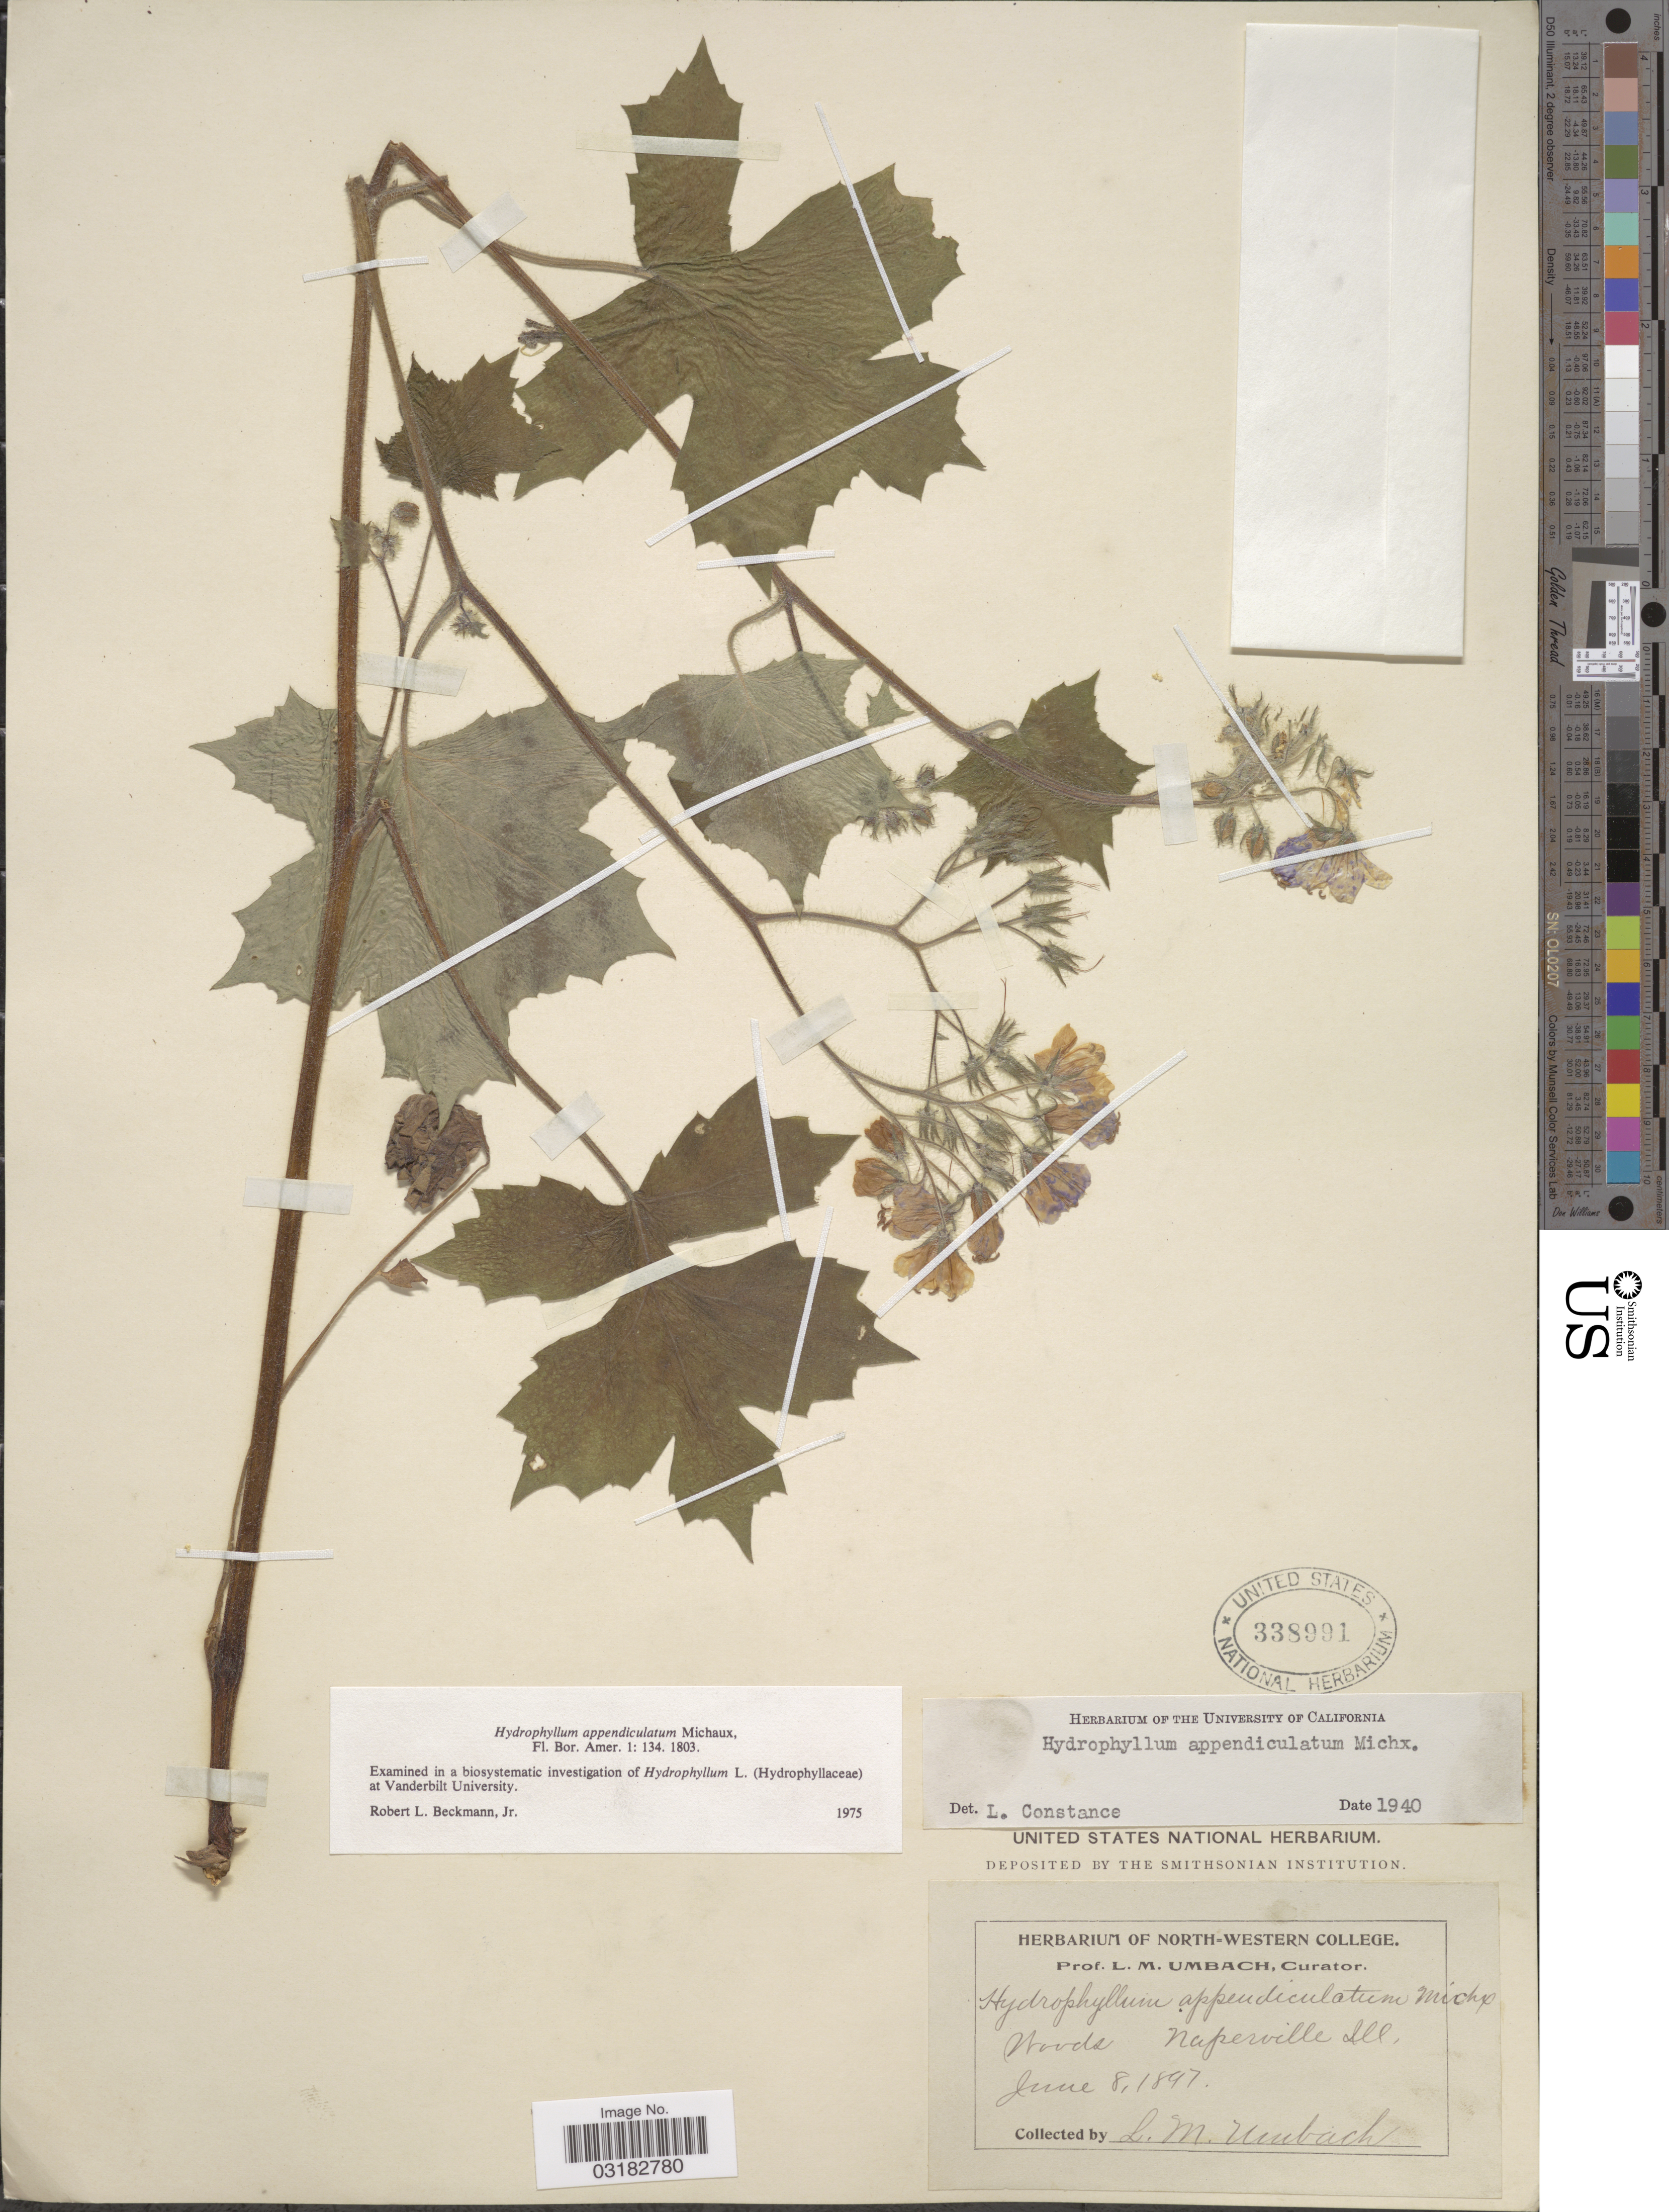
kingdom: Plantae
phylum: Tracheophyta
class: Magnoliopsida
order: Boraginales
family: Hydrophyllaceae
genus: Hydrophyllum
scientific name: Hydrophyllum appendiculatum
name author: Michx.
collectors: L. M. Umbach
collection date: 1897-06-08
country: United States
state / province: Illinois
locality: Woods Naperville.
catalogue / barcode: US 338991